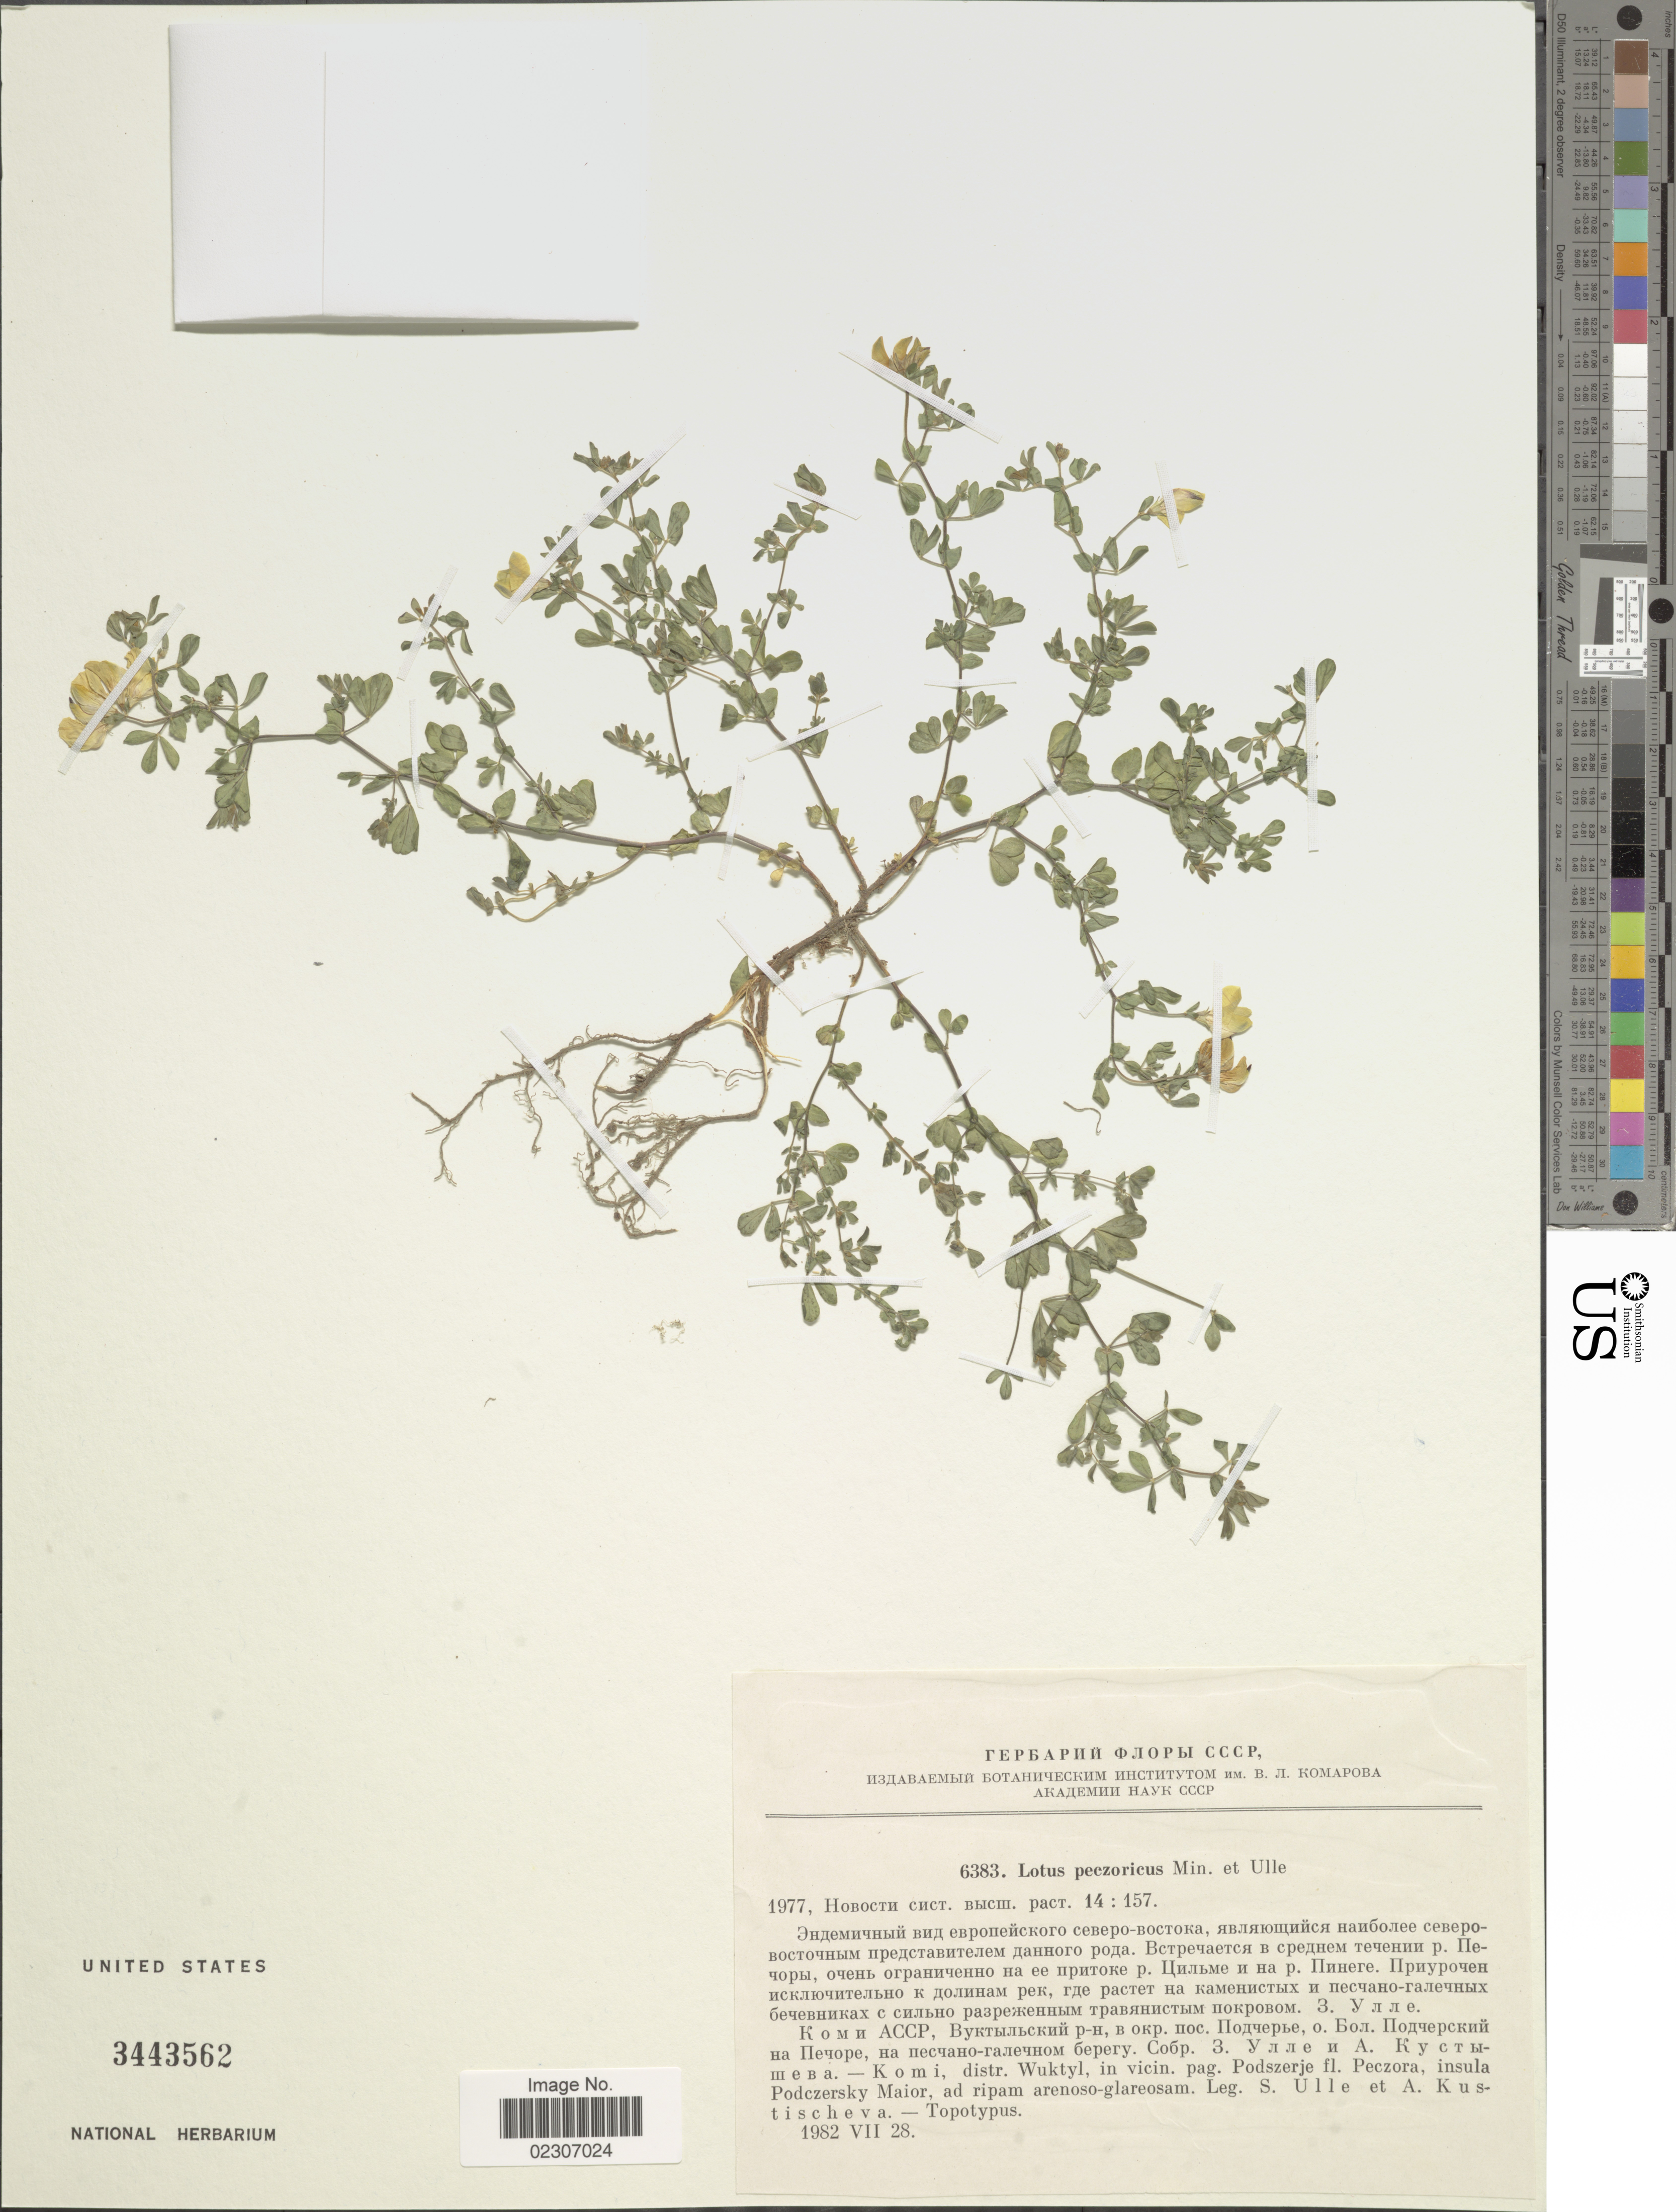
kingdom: Plantae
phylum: Tracheophyta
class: Magnoliopsida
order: Fabales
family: Fabaceae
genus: Lotus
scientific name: Lotus peczoricus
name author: Miniaev & Ulle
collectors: S. Ulle & A. Kustischeva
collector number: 6388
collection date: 1982-07-28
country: Russian Federation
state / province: Komi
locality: Distr. Wuktyl, in vicin, pag Podszerje fl. Peczora, insula Podczrsky Maior, ad ripam arenoso-glareosam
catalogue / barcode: US 3443562